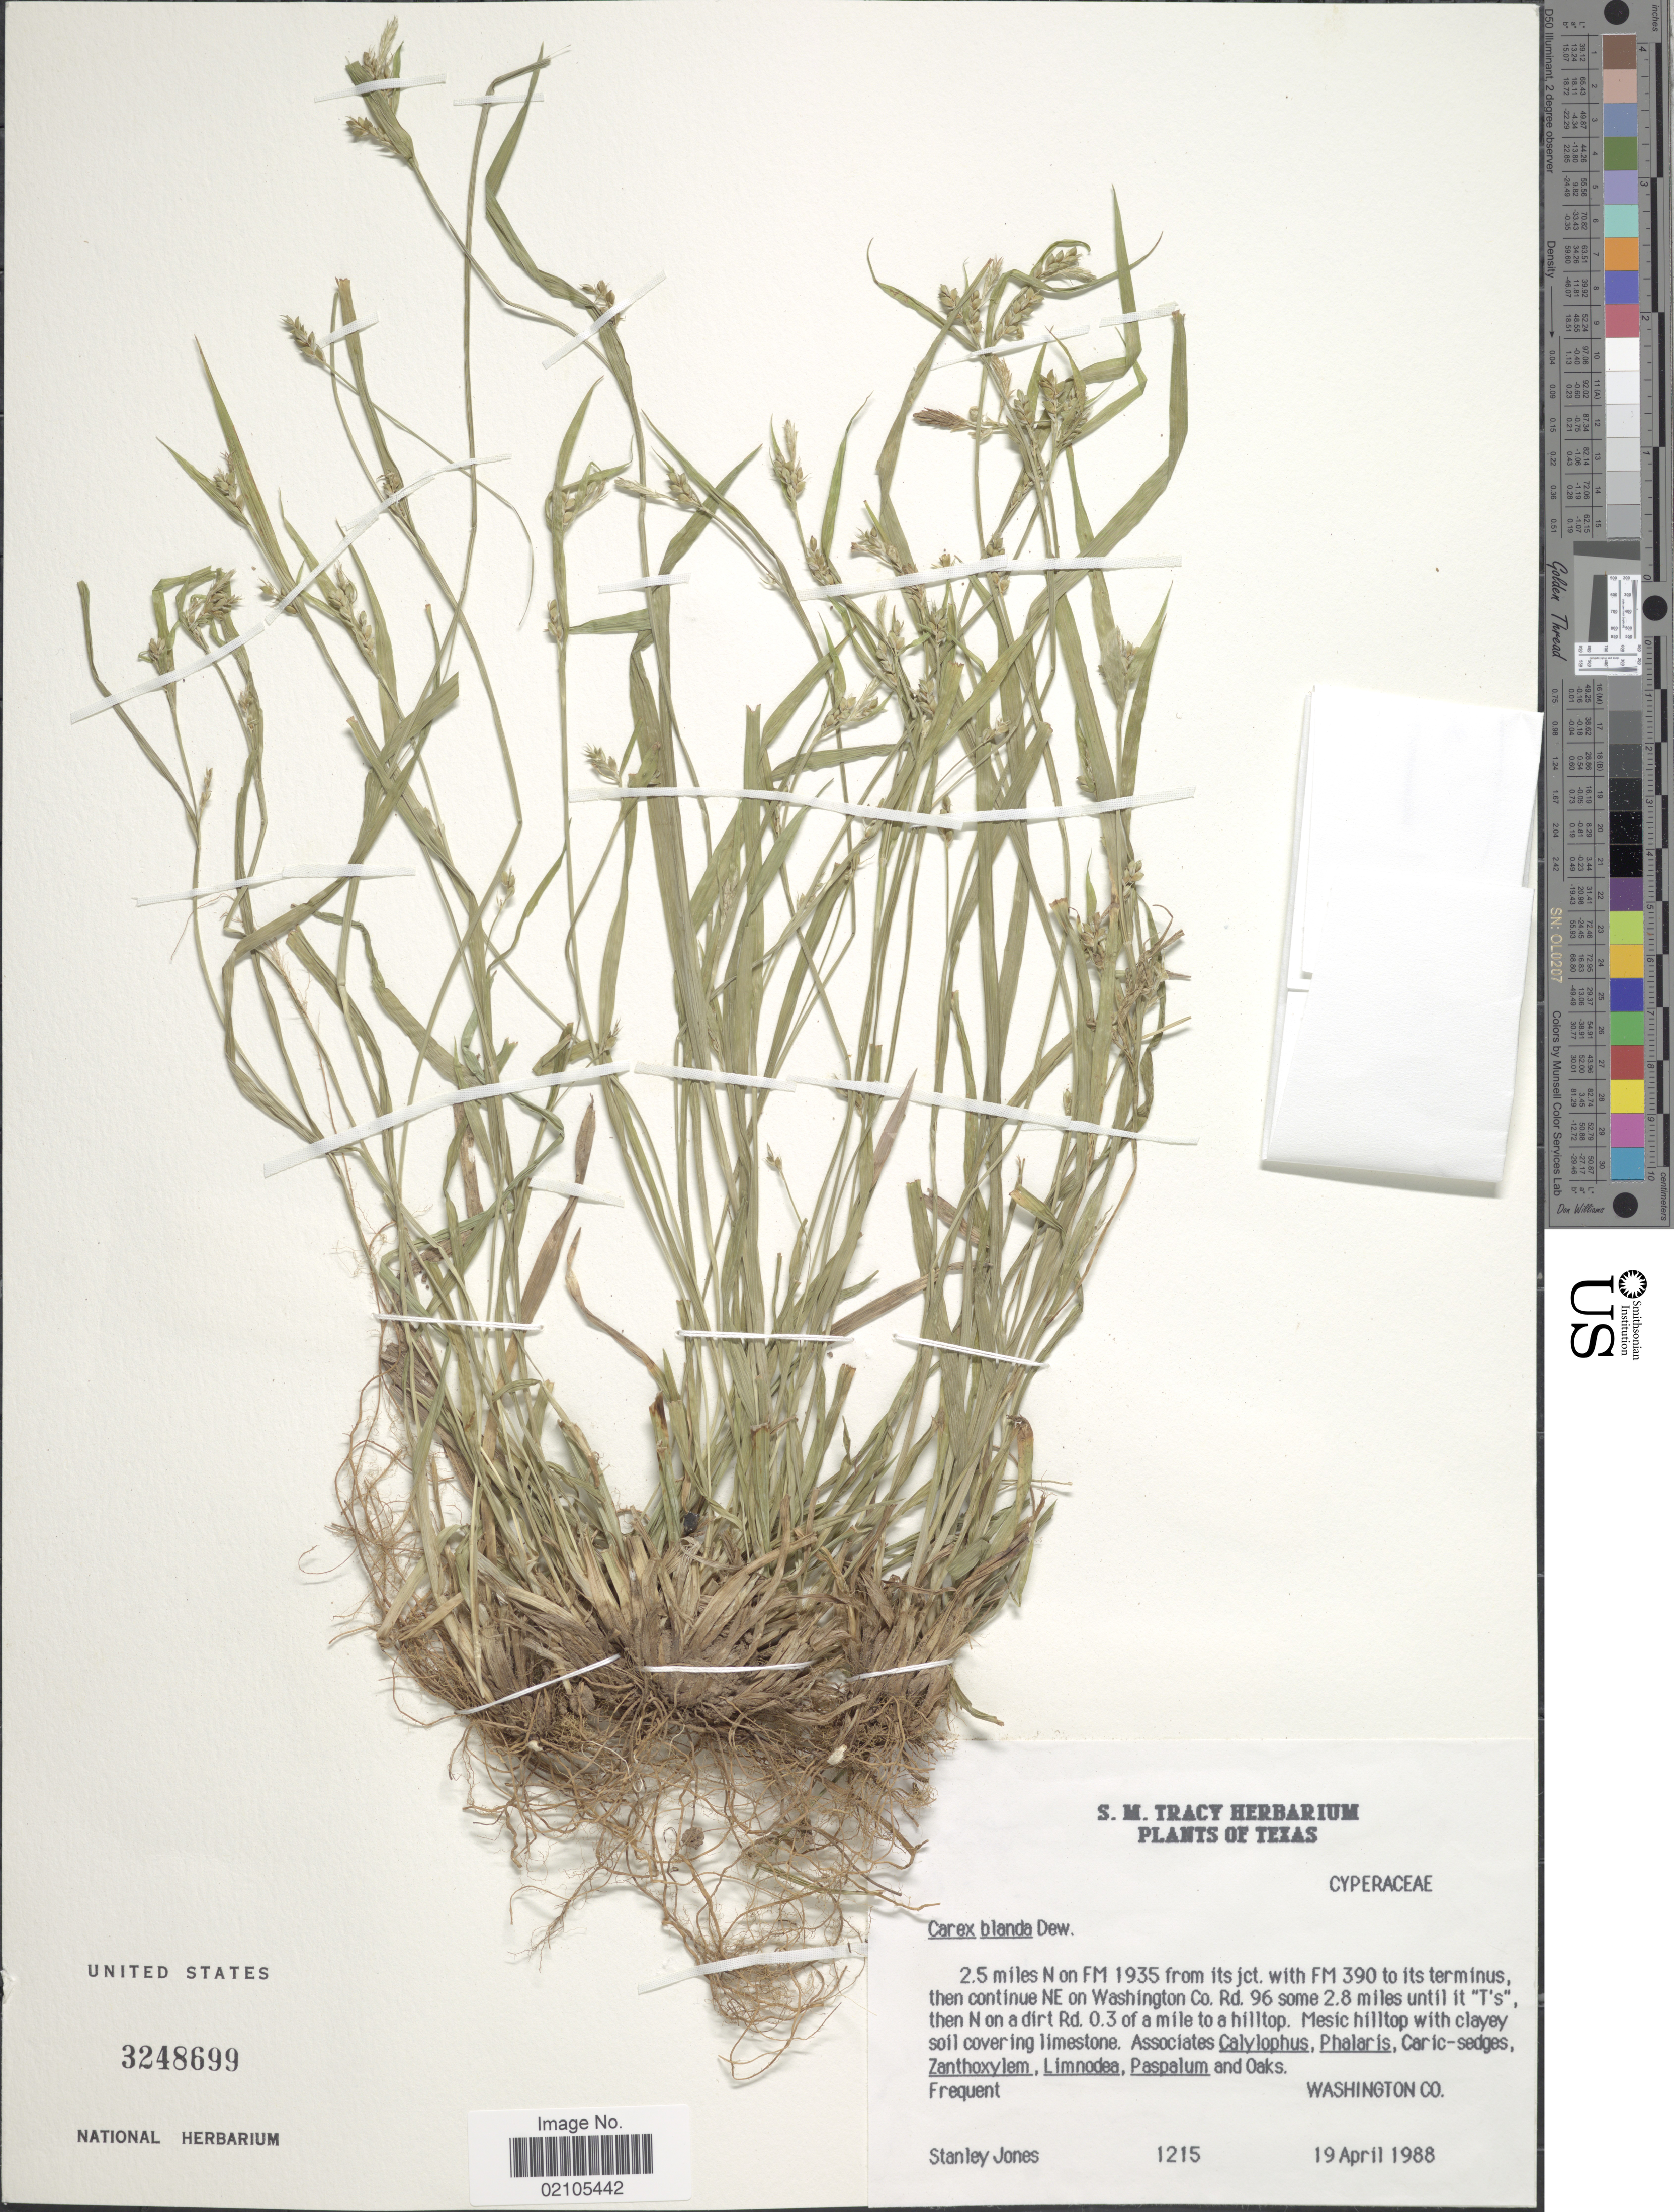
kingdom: Plantae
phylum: Tracheophyta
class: Liliopsida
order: Poales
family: Cyperaceae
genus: Carex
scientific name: Carex blanda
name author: Dewey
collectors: S. D. Jones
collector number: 1215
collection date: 1988-04-19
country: United States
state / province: Texas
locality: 2.5 miles N on FM 1935 its jct. with FM 390 to its terminus , then continue NE of Washington Co. Rd. 96 some 2.8 miles ntil it "T's", then N on a dirt Rd. 0.3 of a mile to a hilltop. Washington County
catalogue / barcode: US 3248699